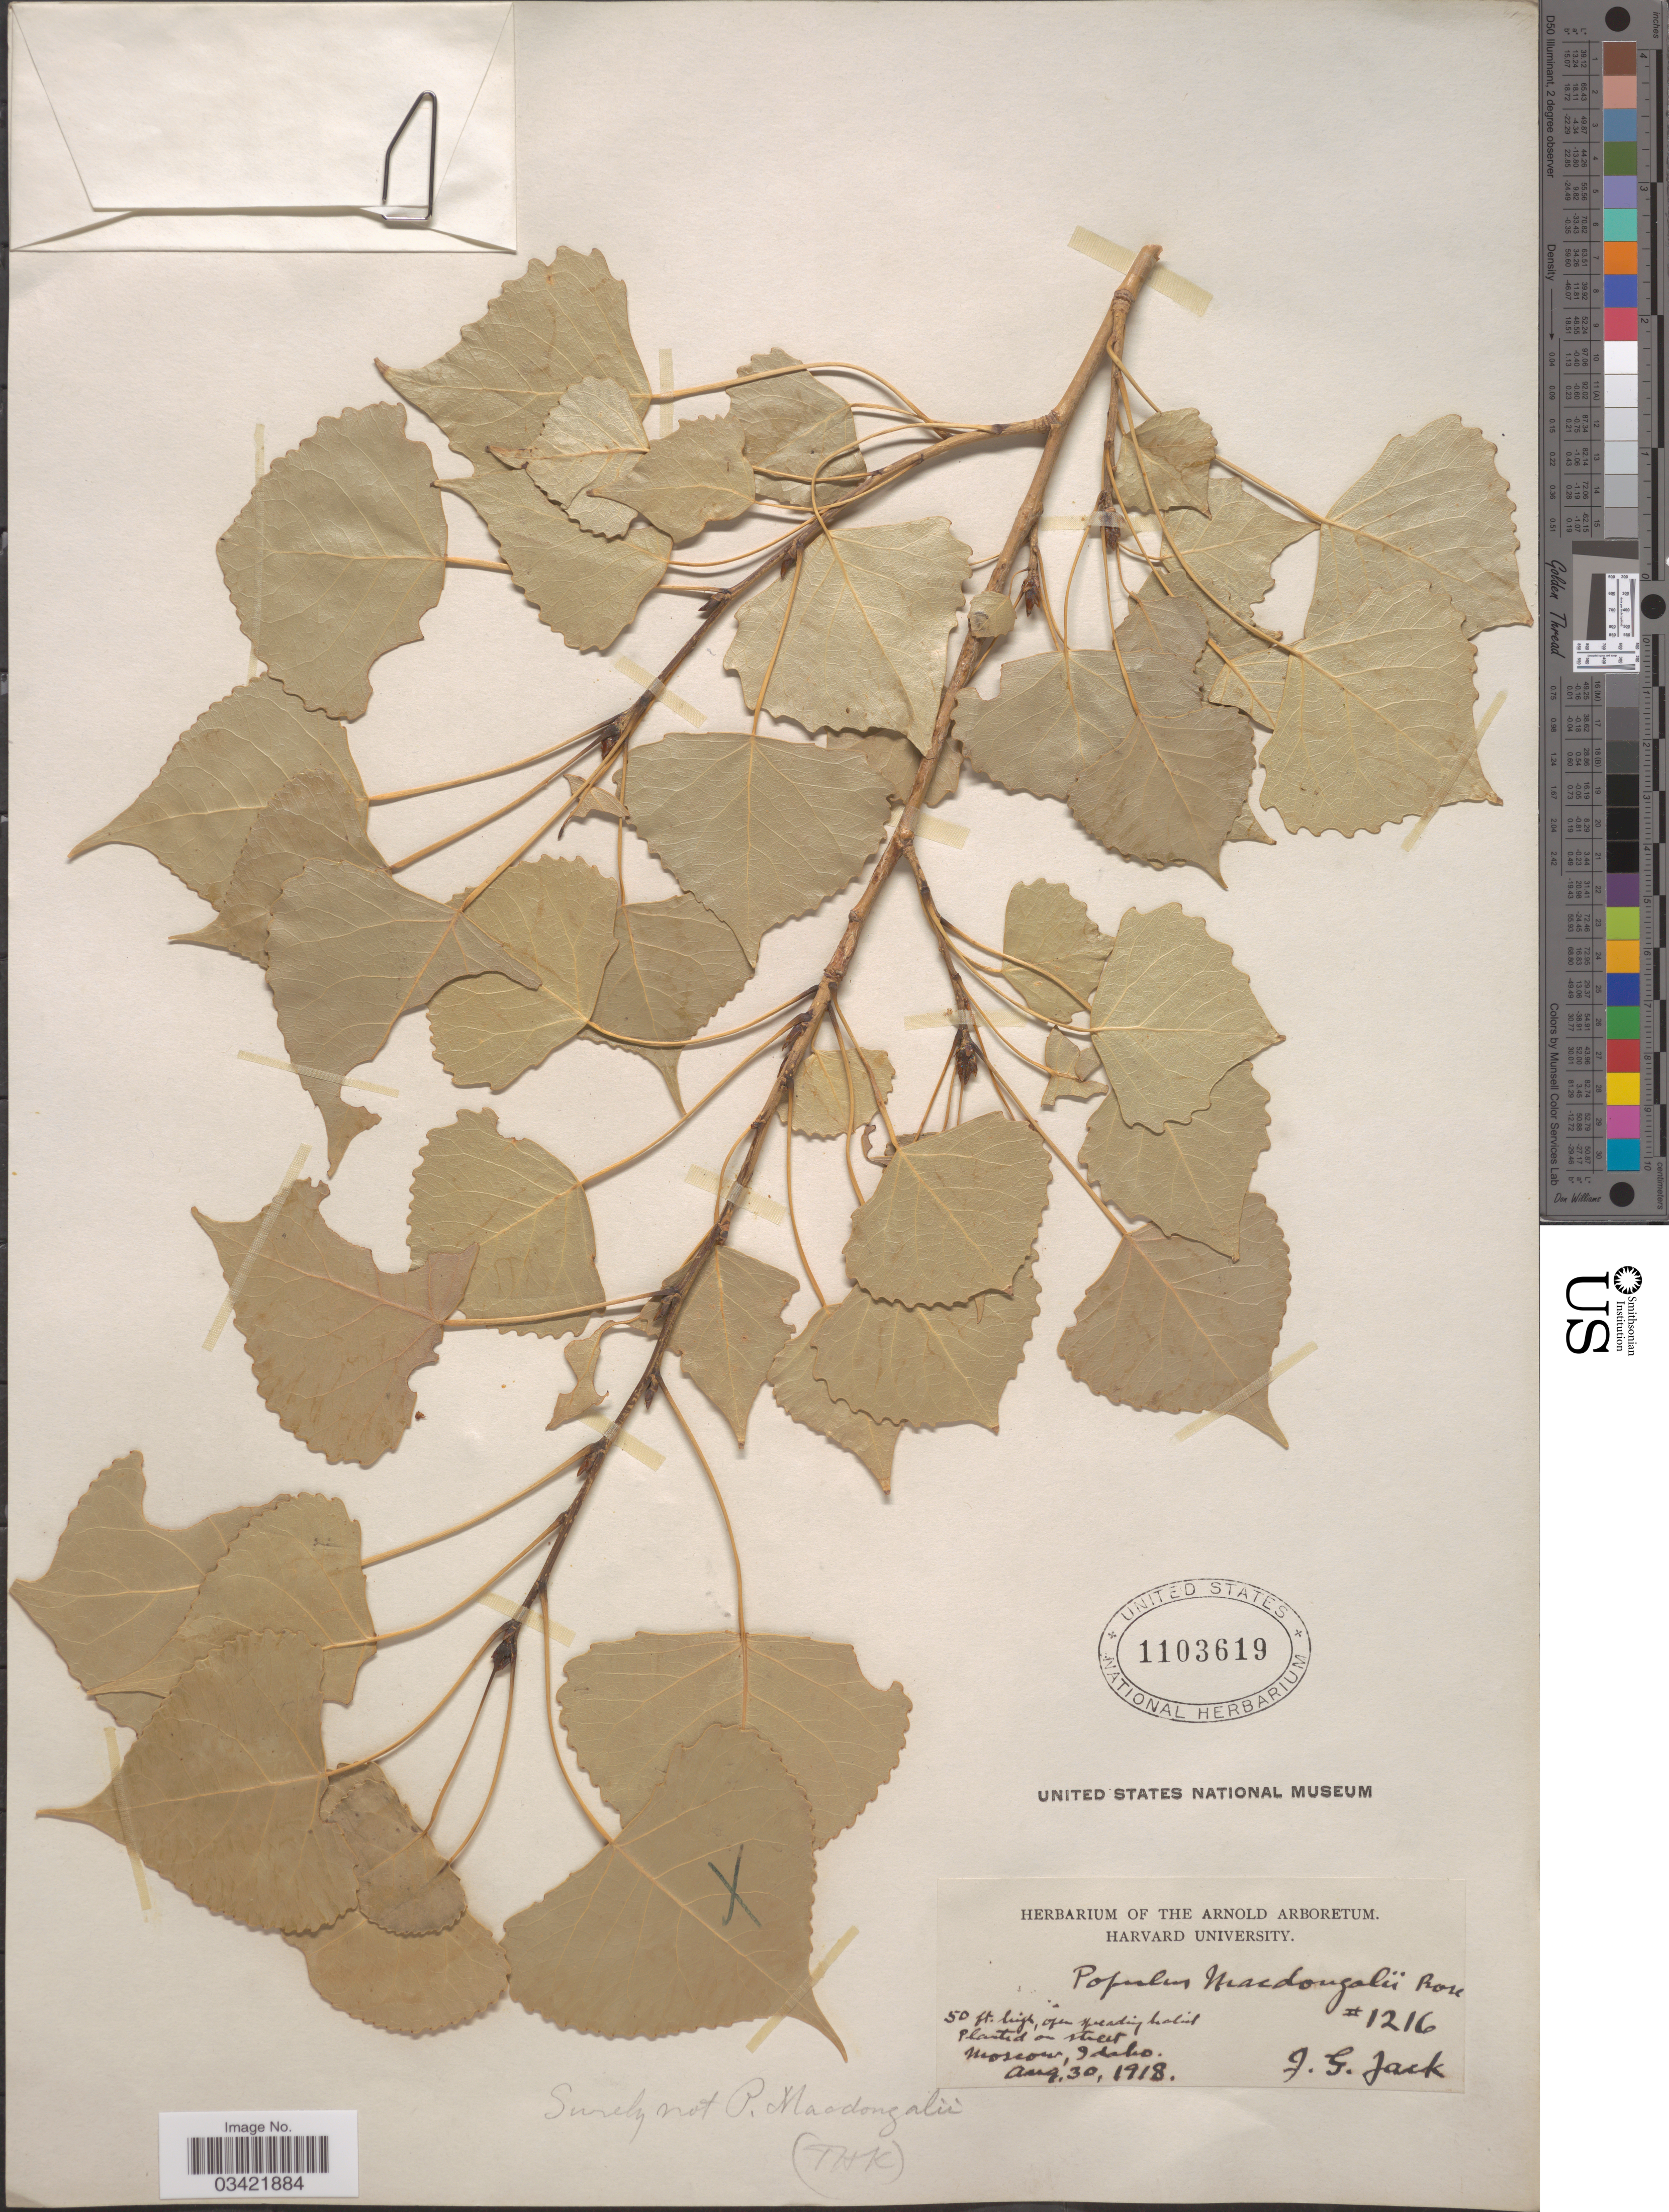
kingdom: Plantae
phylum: Tracheophyta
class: Magnoliopsida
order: Malpighiales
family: Salicaceae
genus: Populus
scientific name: Populus deltoides subsp. monilifera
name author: (Aiton) Eckenw.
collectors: J. G. Jack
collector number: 1216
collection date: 1918-08-30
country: United States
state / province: Idaho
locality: On street. Moscow.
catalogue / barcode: US 1103619